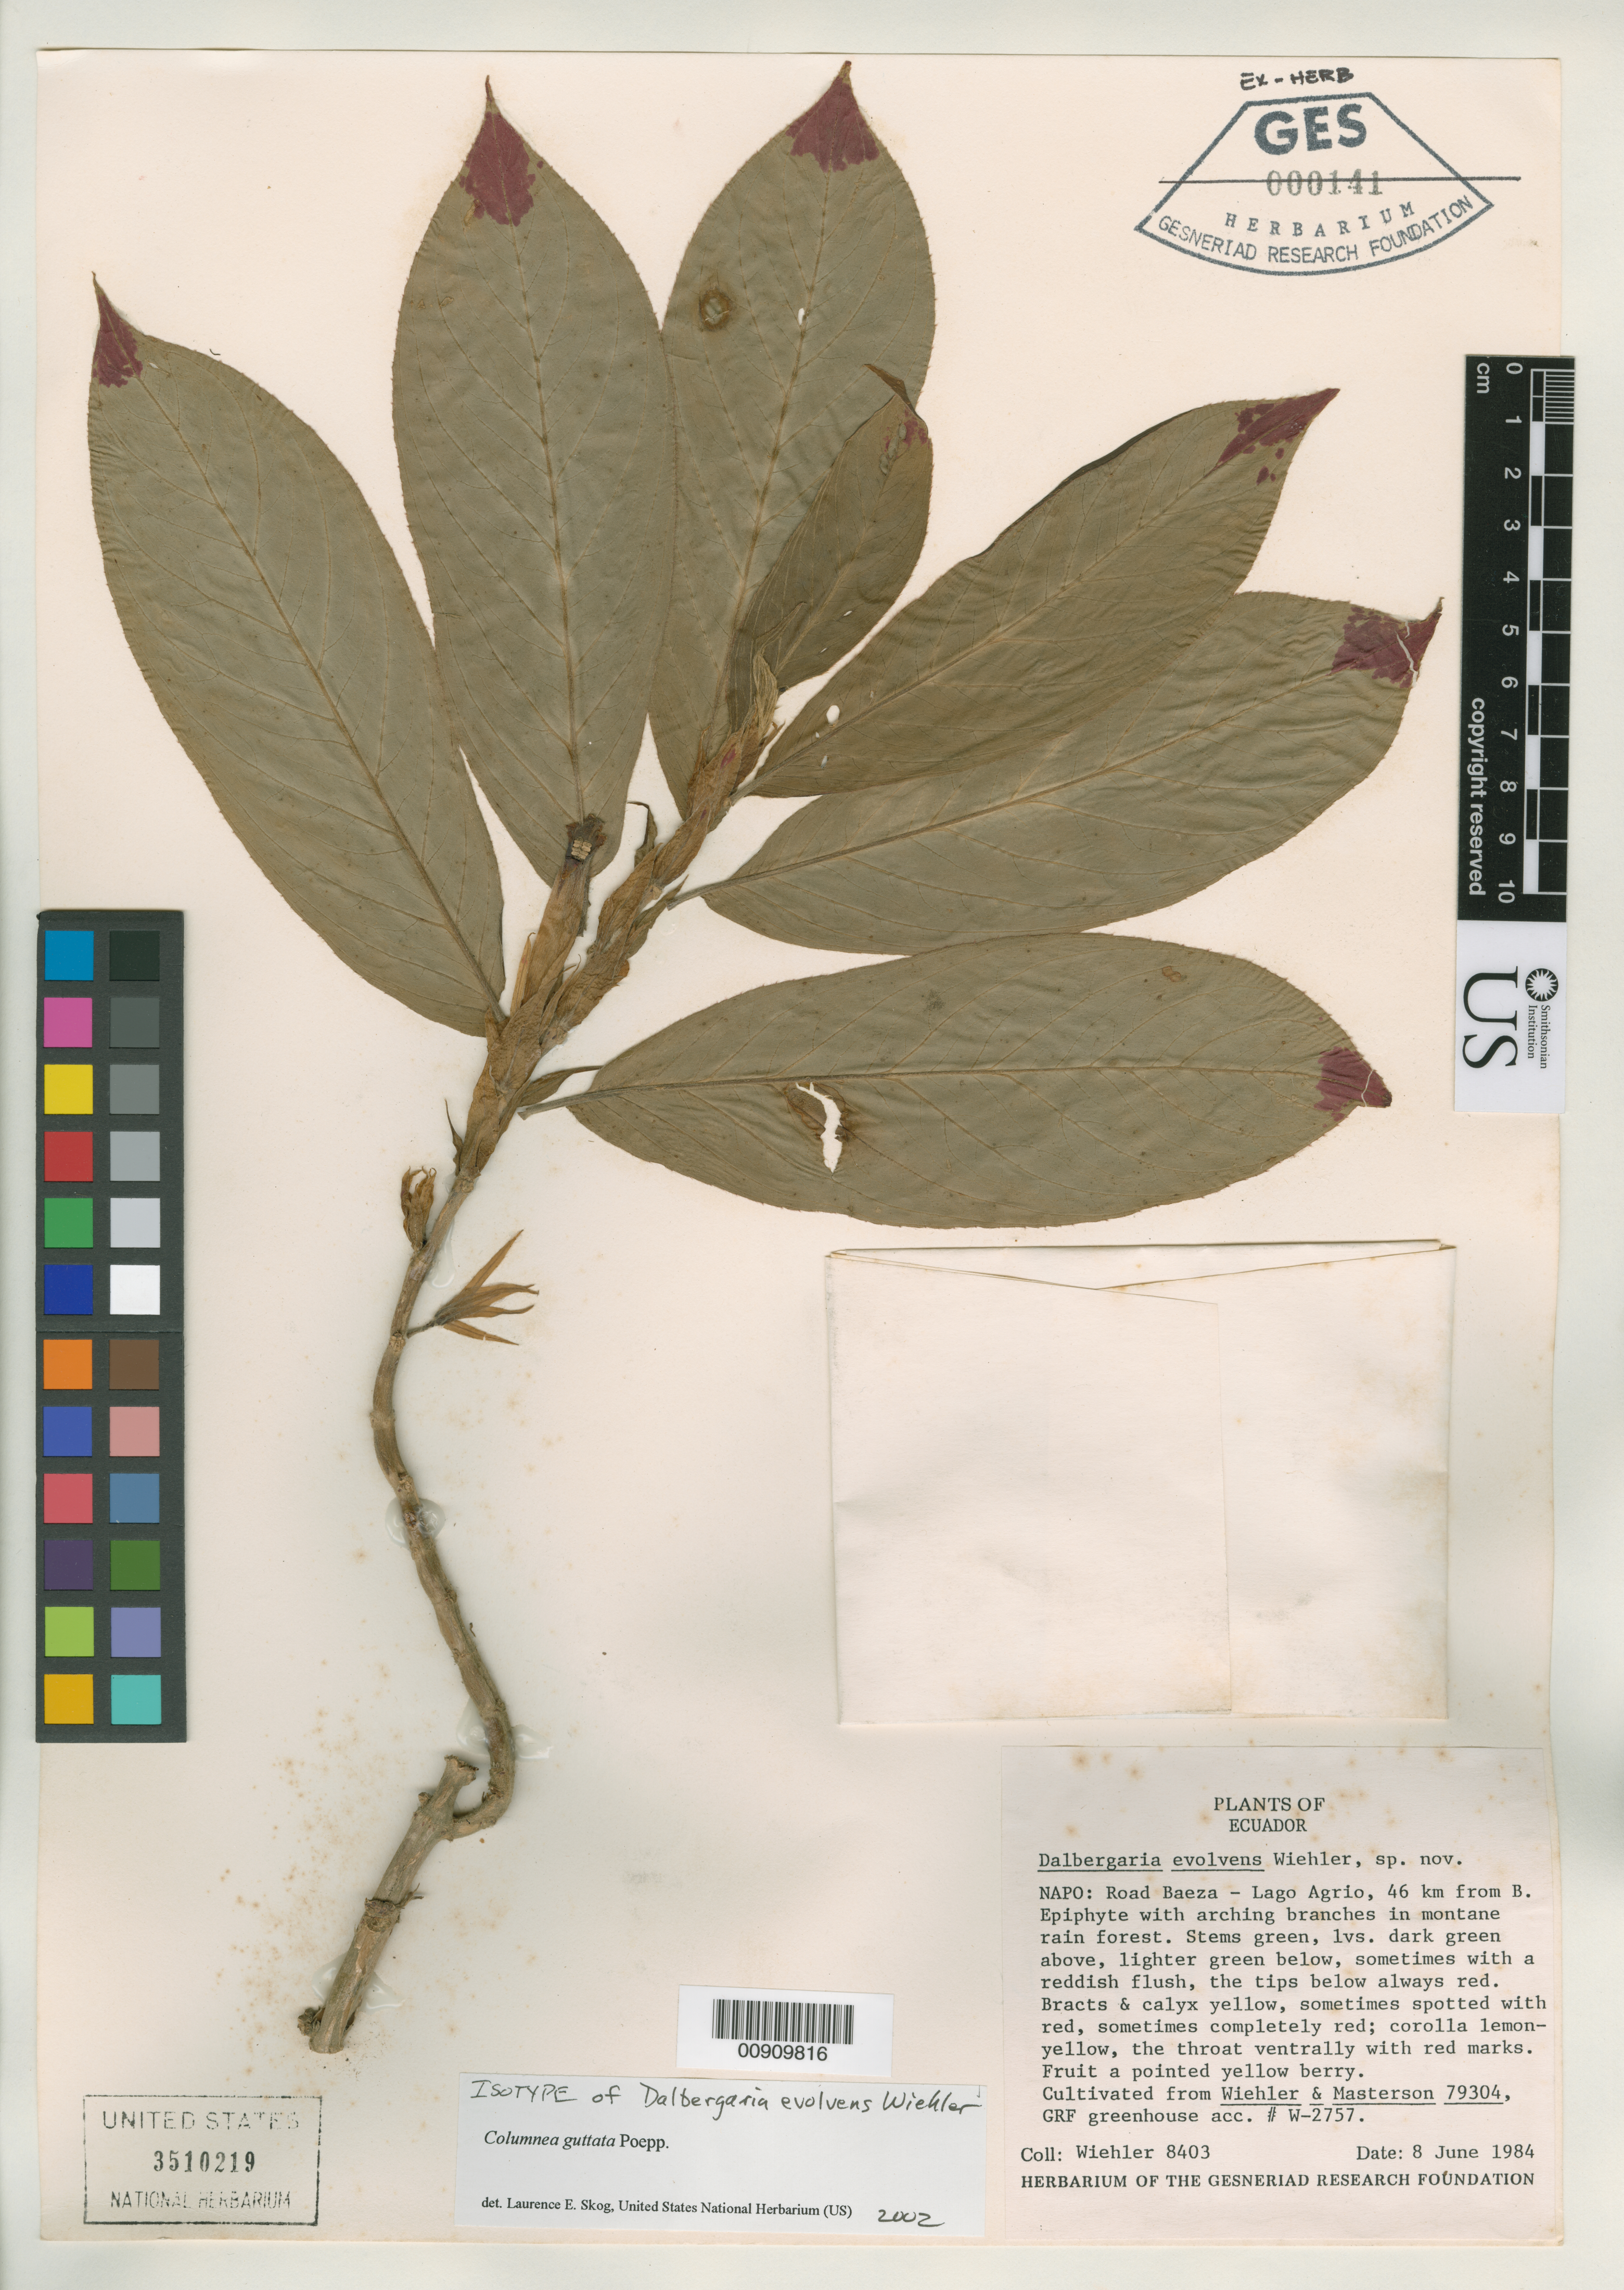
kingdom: Plantae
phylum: Tracheophyta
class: Magnoliopsida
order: Lamiales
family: Gesneriaceae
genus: Dalbergaria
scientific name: Dalbergaria evolvens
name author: Wiehler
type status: Isotype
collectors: H. J. Wiehler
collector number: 8403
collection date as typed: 08 Jun 1984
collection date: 1984-06-08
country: Ecuador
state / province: Napo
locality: Napo: Road Baeza-Lago Agrio, 46 km from B.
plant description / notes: Cited by J.R. Clark et al., Selbyana 24: 119-140 (2003).; Cultivated from Wiehler & Masterson 79304, GRF greenhouse acc. # W-2757.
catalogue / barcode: US 3510219